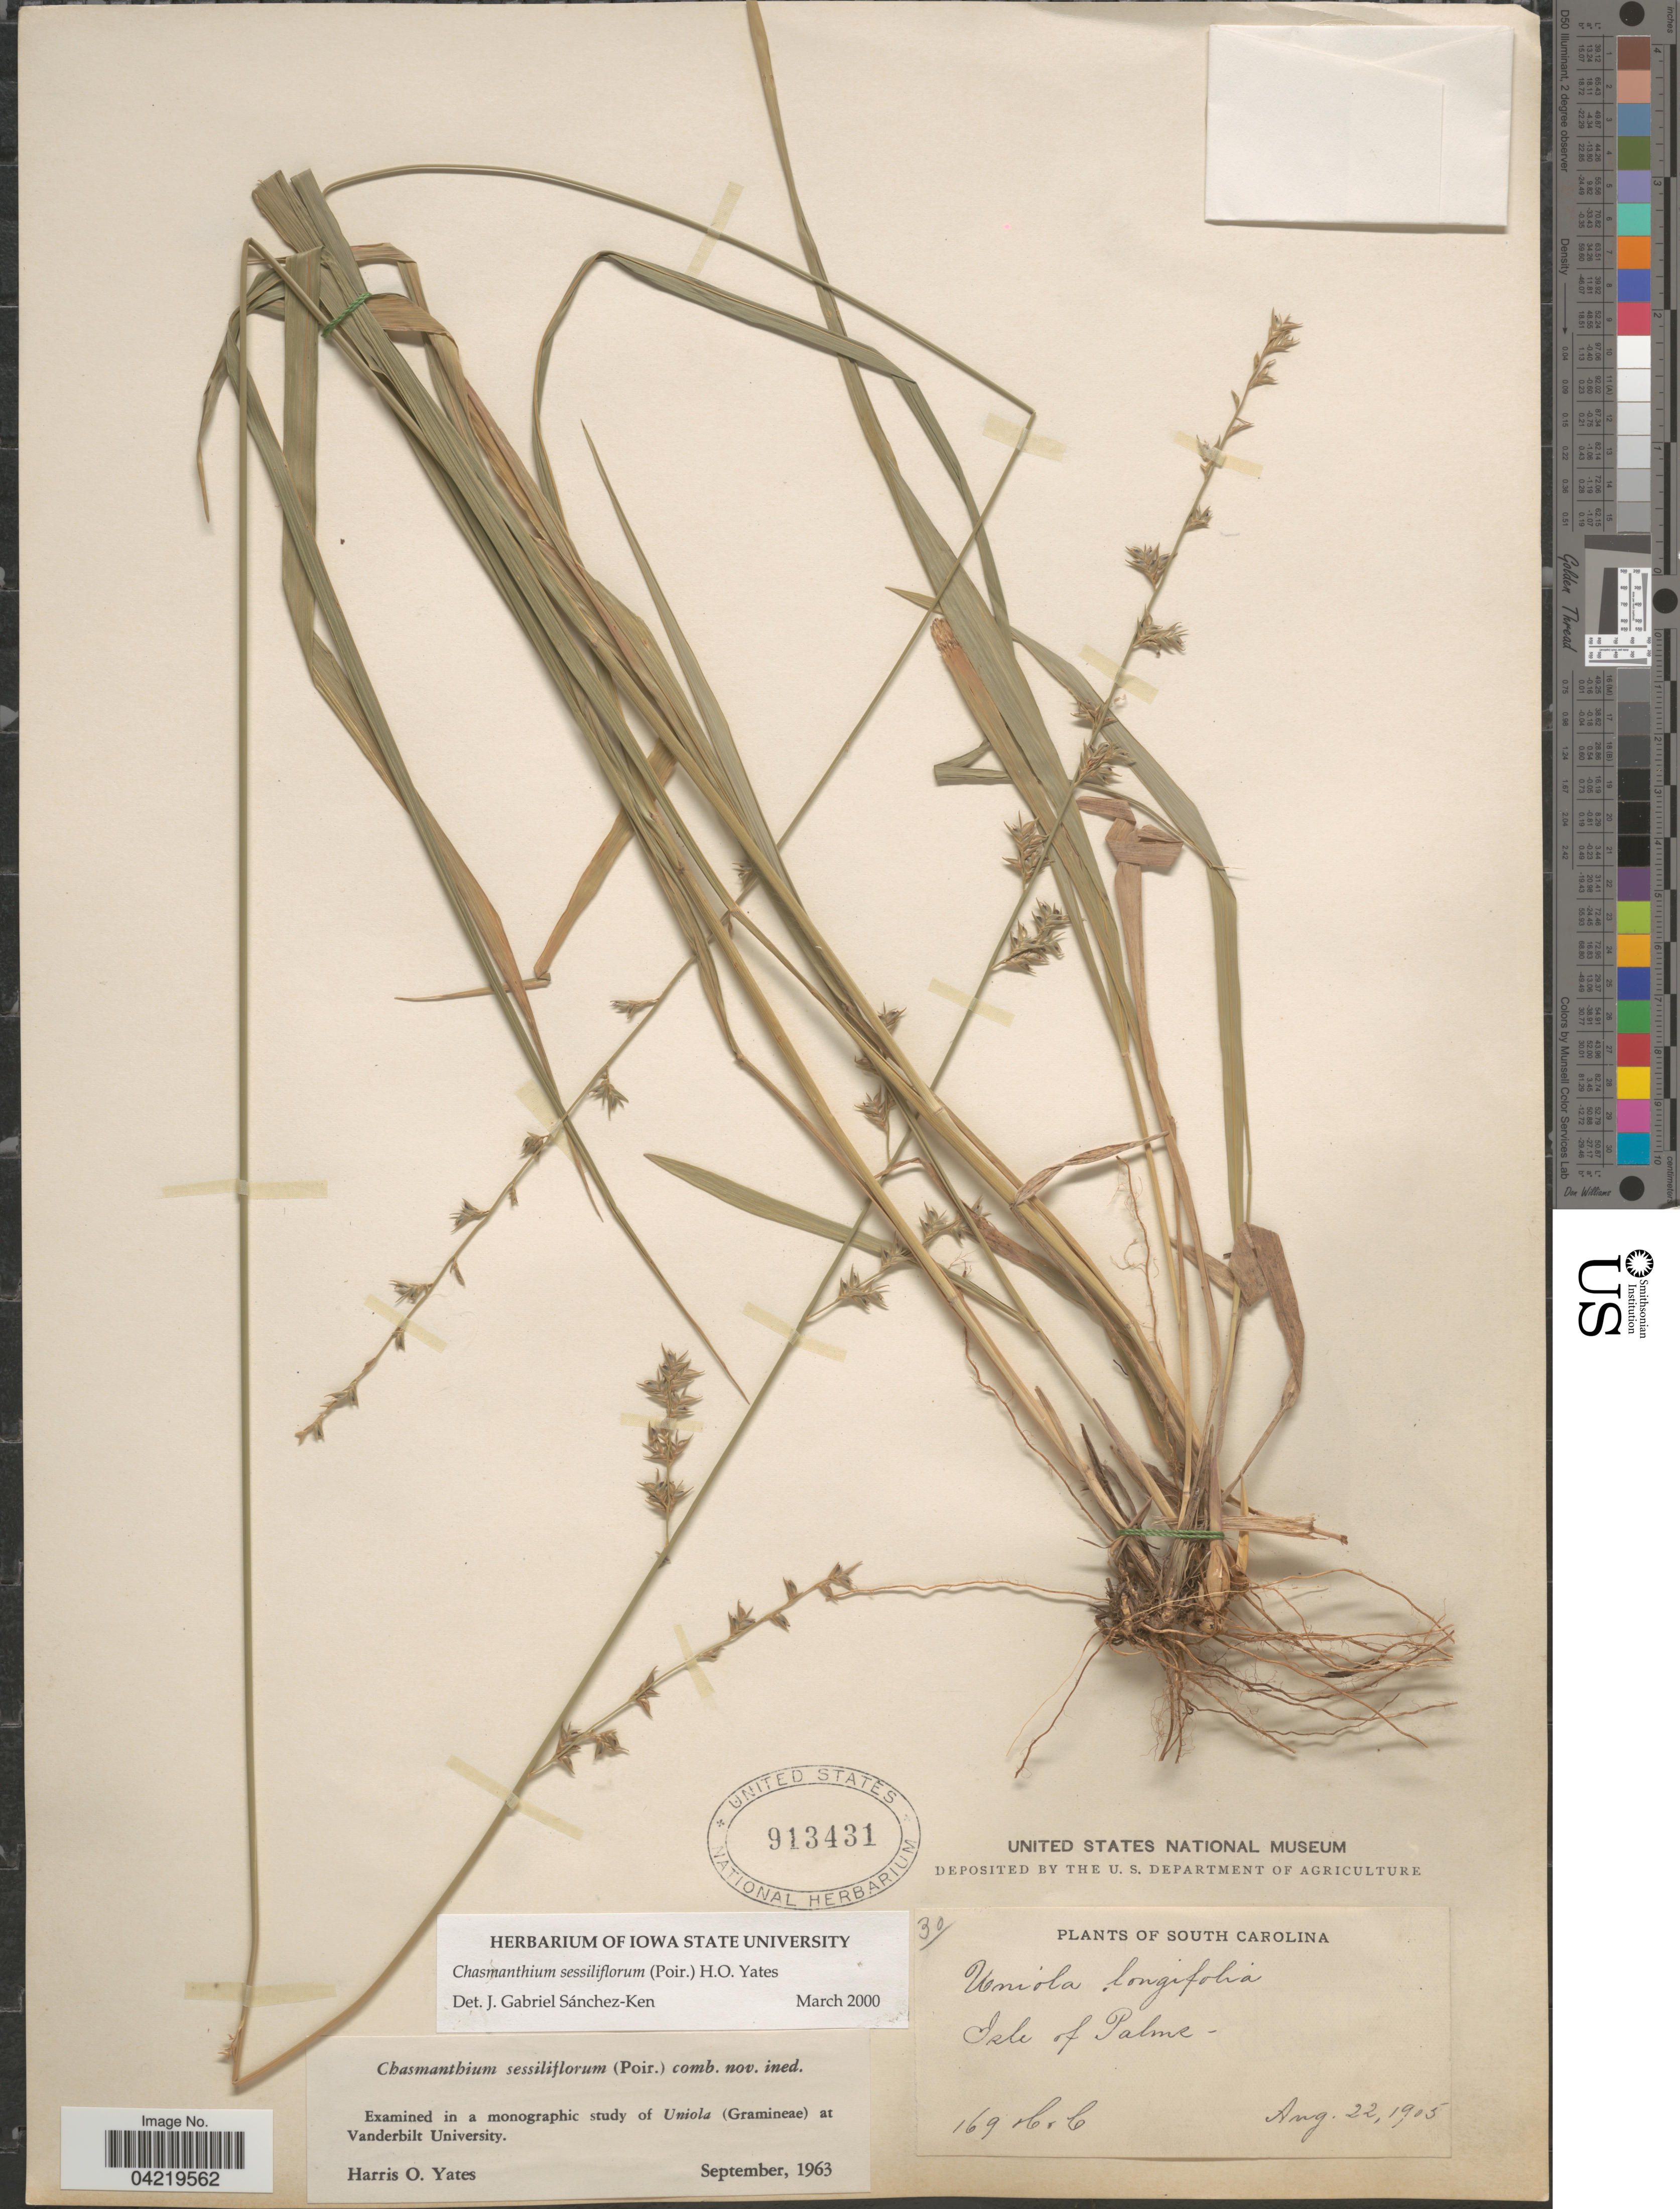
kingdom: Plantae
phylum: Tracheophyta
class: Liliopsida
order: Poales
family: Poaceae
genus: Chasmanthium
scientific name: Chasmanthium laxum subsp. sessiliflorum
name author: (L.) H.O. Yates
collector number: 169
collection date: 1905-08-22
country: United States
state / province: South Carolina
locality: Isle of Palms.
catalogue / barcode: US 913431